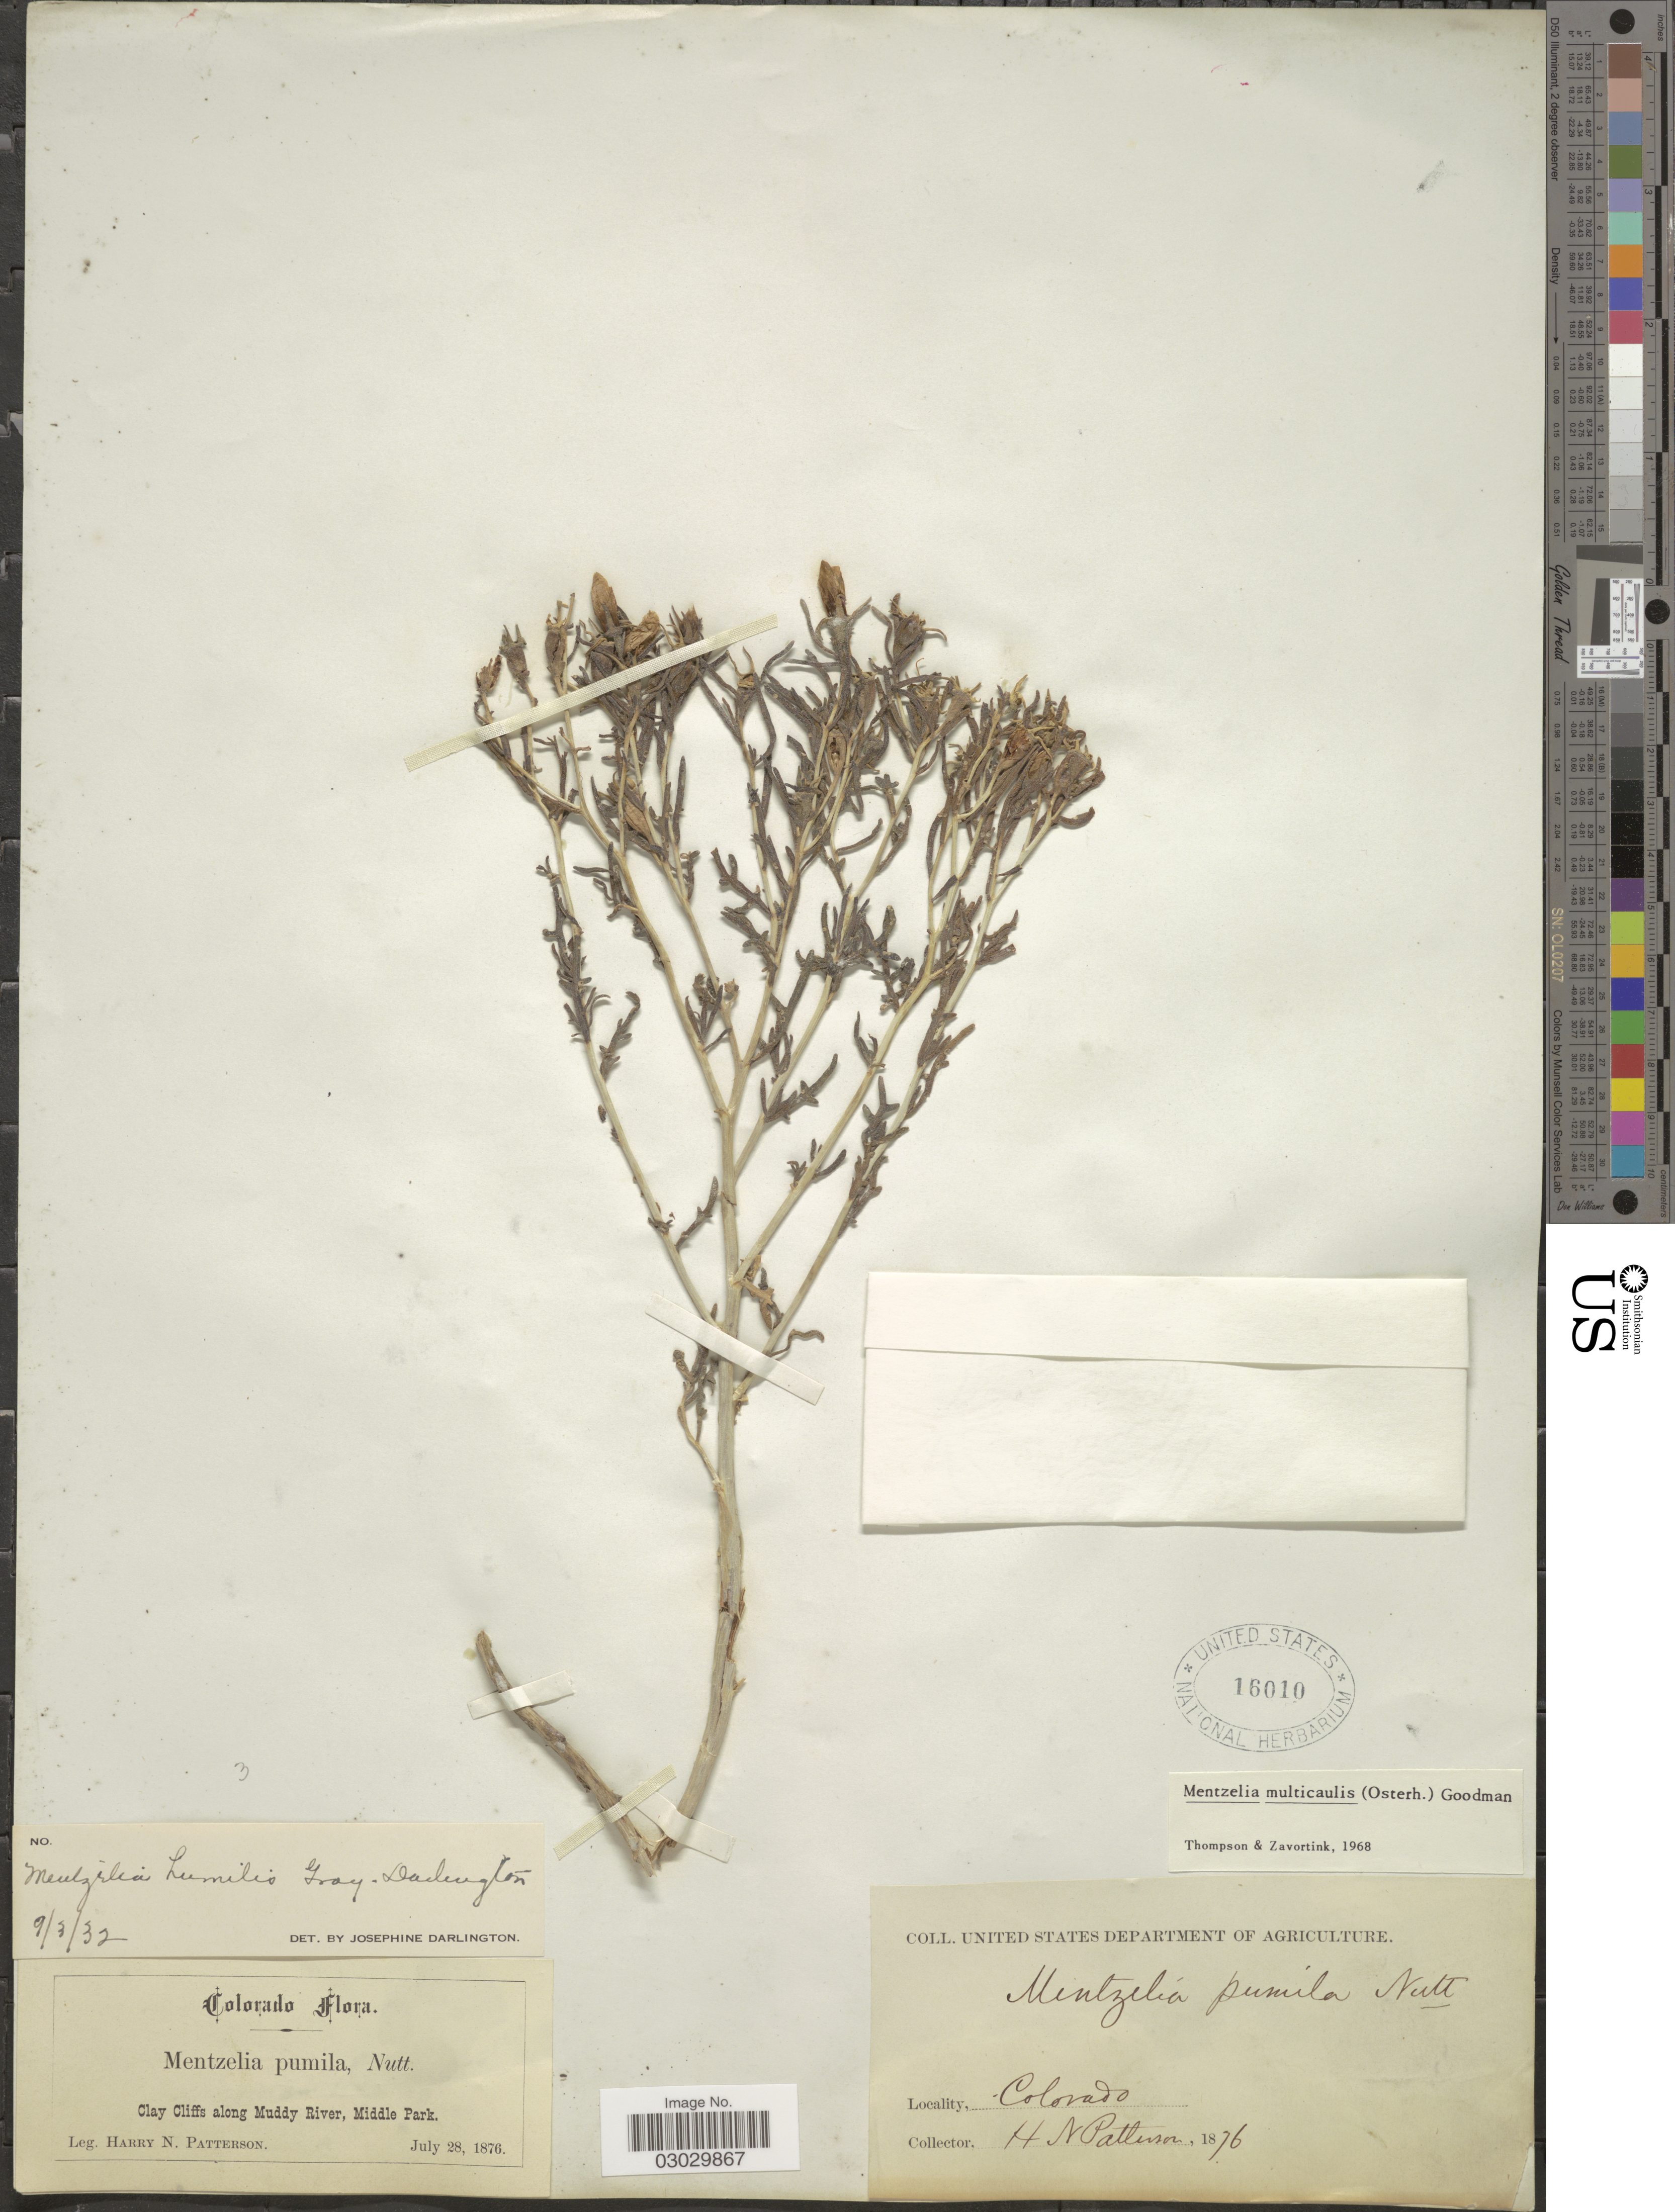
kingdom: Plantae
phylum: Tracheophyta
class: Magnoliopsida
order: Cornales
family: Loasaceae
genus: Mentzelia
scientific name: Mentzelia multicaulis var. multicaulis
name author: (Osterh.) J. Darl.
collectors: H. N. Patterson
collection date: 1876-07-28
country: United States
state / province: Colorado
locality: Clay Cliffs along Muddy River, Middle Park.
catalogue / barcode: US 16010